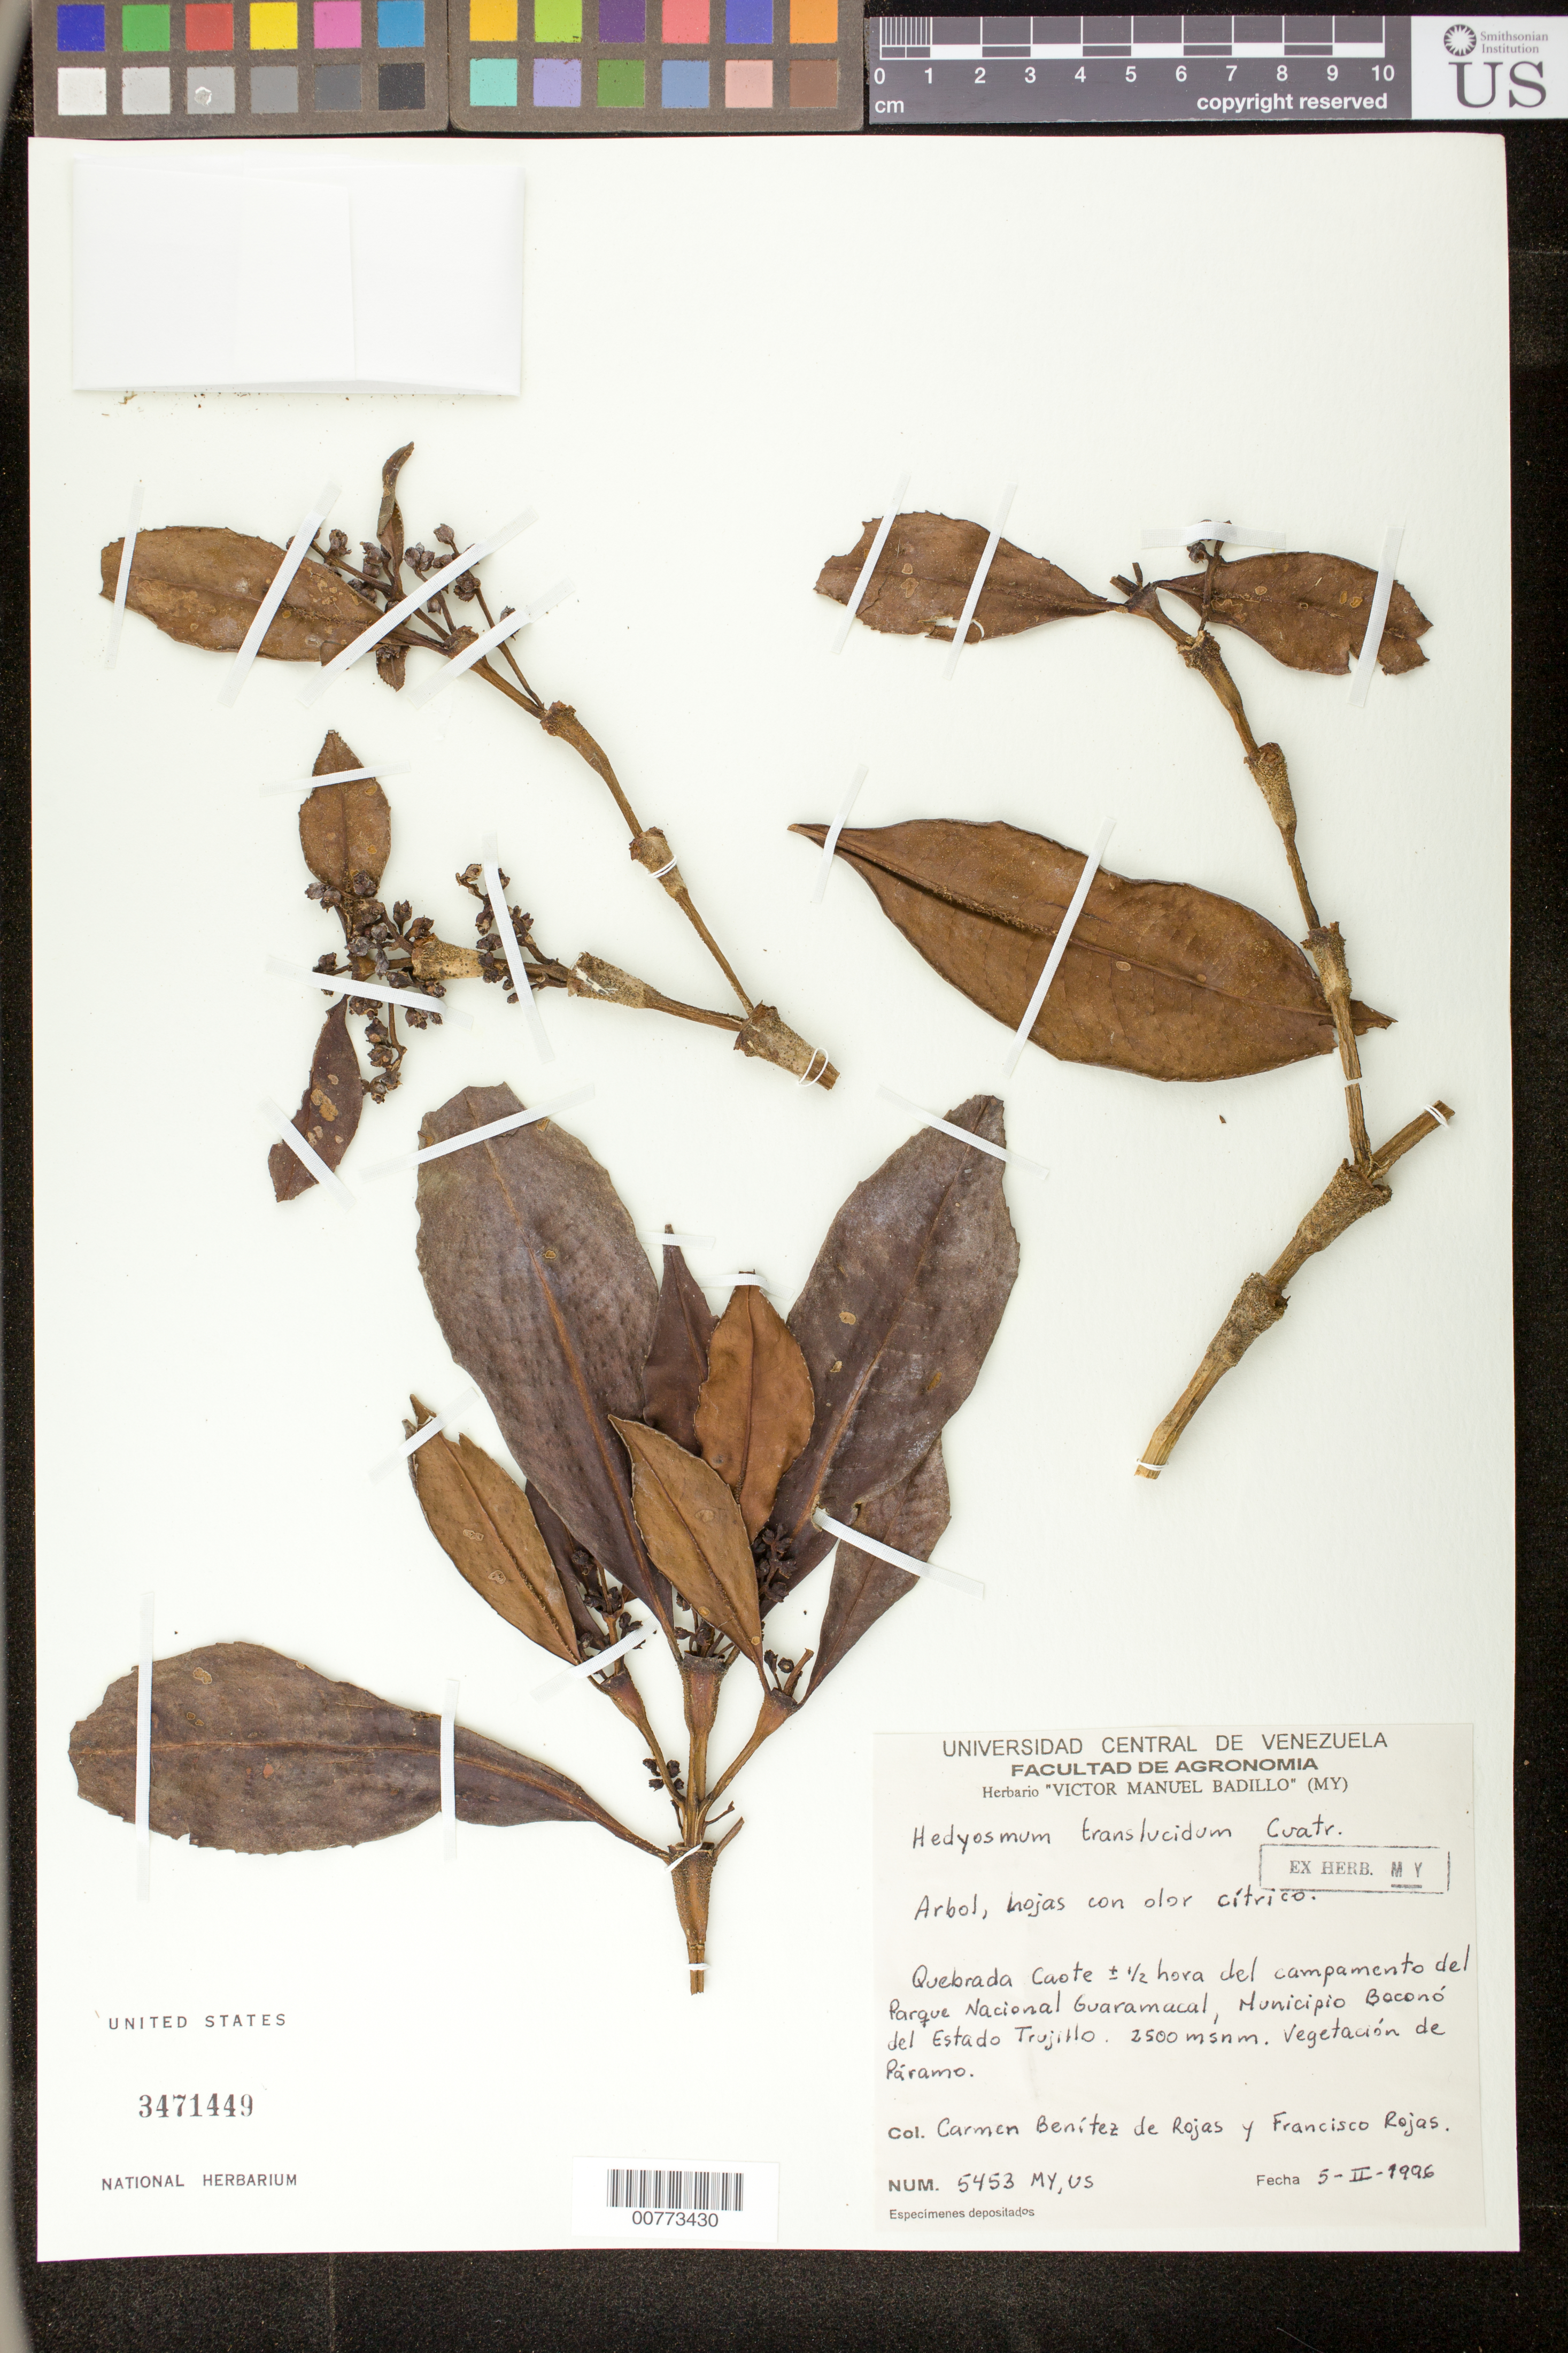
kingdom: Plantae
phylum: Tracheophyta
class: Magnoliopsida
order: Chloranthales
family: Chloranthaceae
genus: Hedyosmum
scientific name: Hedyosmum translucidum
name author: Cuatrec.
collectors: C. E. Benítez de Rojas & F. Rojas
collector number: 5453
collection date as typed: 05 Feb 1996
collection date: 1996-02-05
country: Venezuela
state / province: Trujillo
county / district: Boconó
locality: Quebrada Caote +/- 1/2 hr del campamento del Parque Nacional Guaramacal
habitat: Vegetación de páramo.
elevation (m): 2500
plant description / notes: MY, US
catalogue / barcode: US 3471449